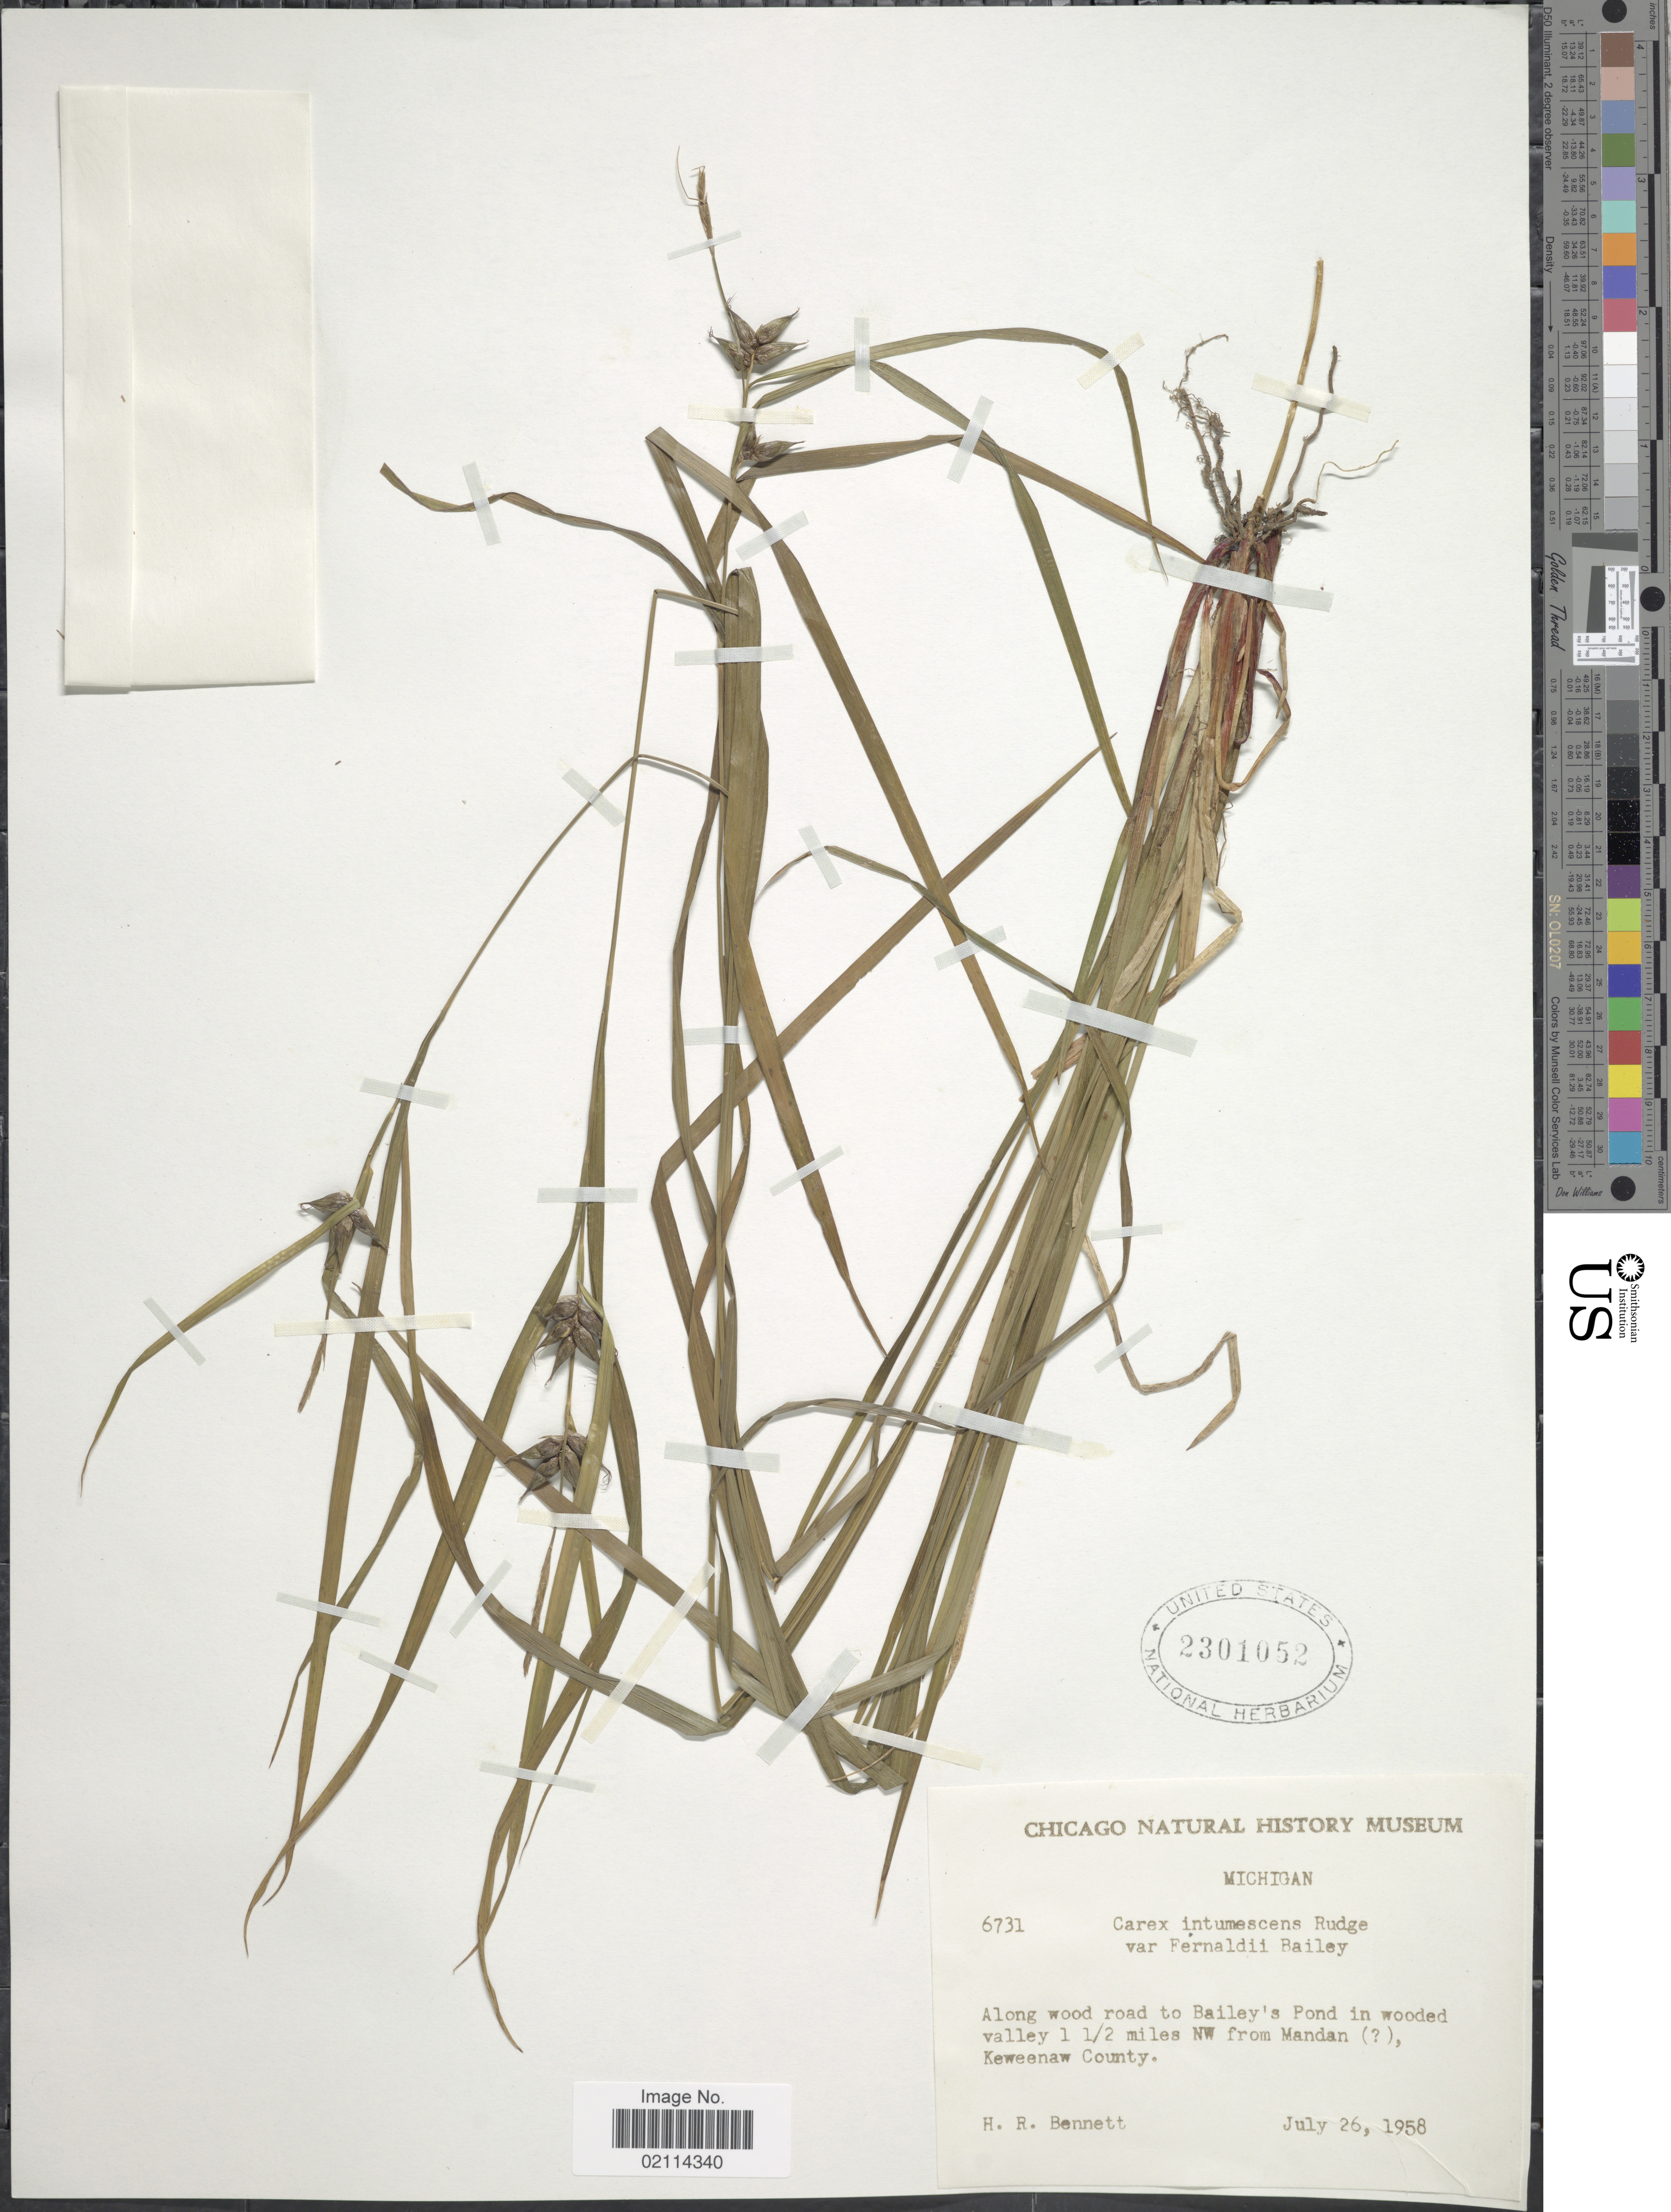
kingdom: Plantae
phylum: Tracheophyta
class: Liliopsida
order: Poales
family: Cyperaceae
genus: Carex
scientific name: Carex intumescens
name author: Rudge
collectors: H. R. Bennett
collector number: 6731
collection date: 1958-07-26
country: United States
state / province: Michigan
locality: Along wood road to Bailey's Pond in wooded valley 1 1/2 miles NW from Mandan ( [unsure placement]), Keweenaw County.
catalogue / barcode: US 2301052